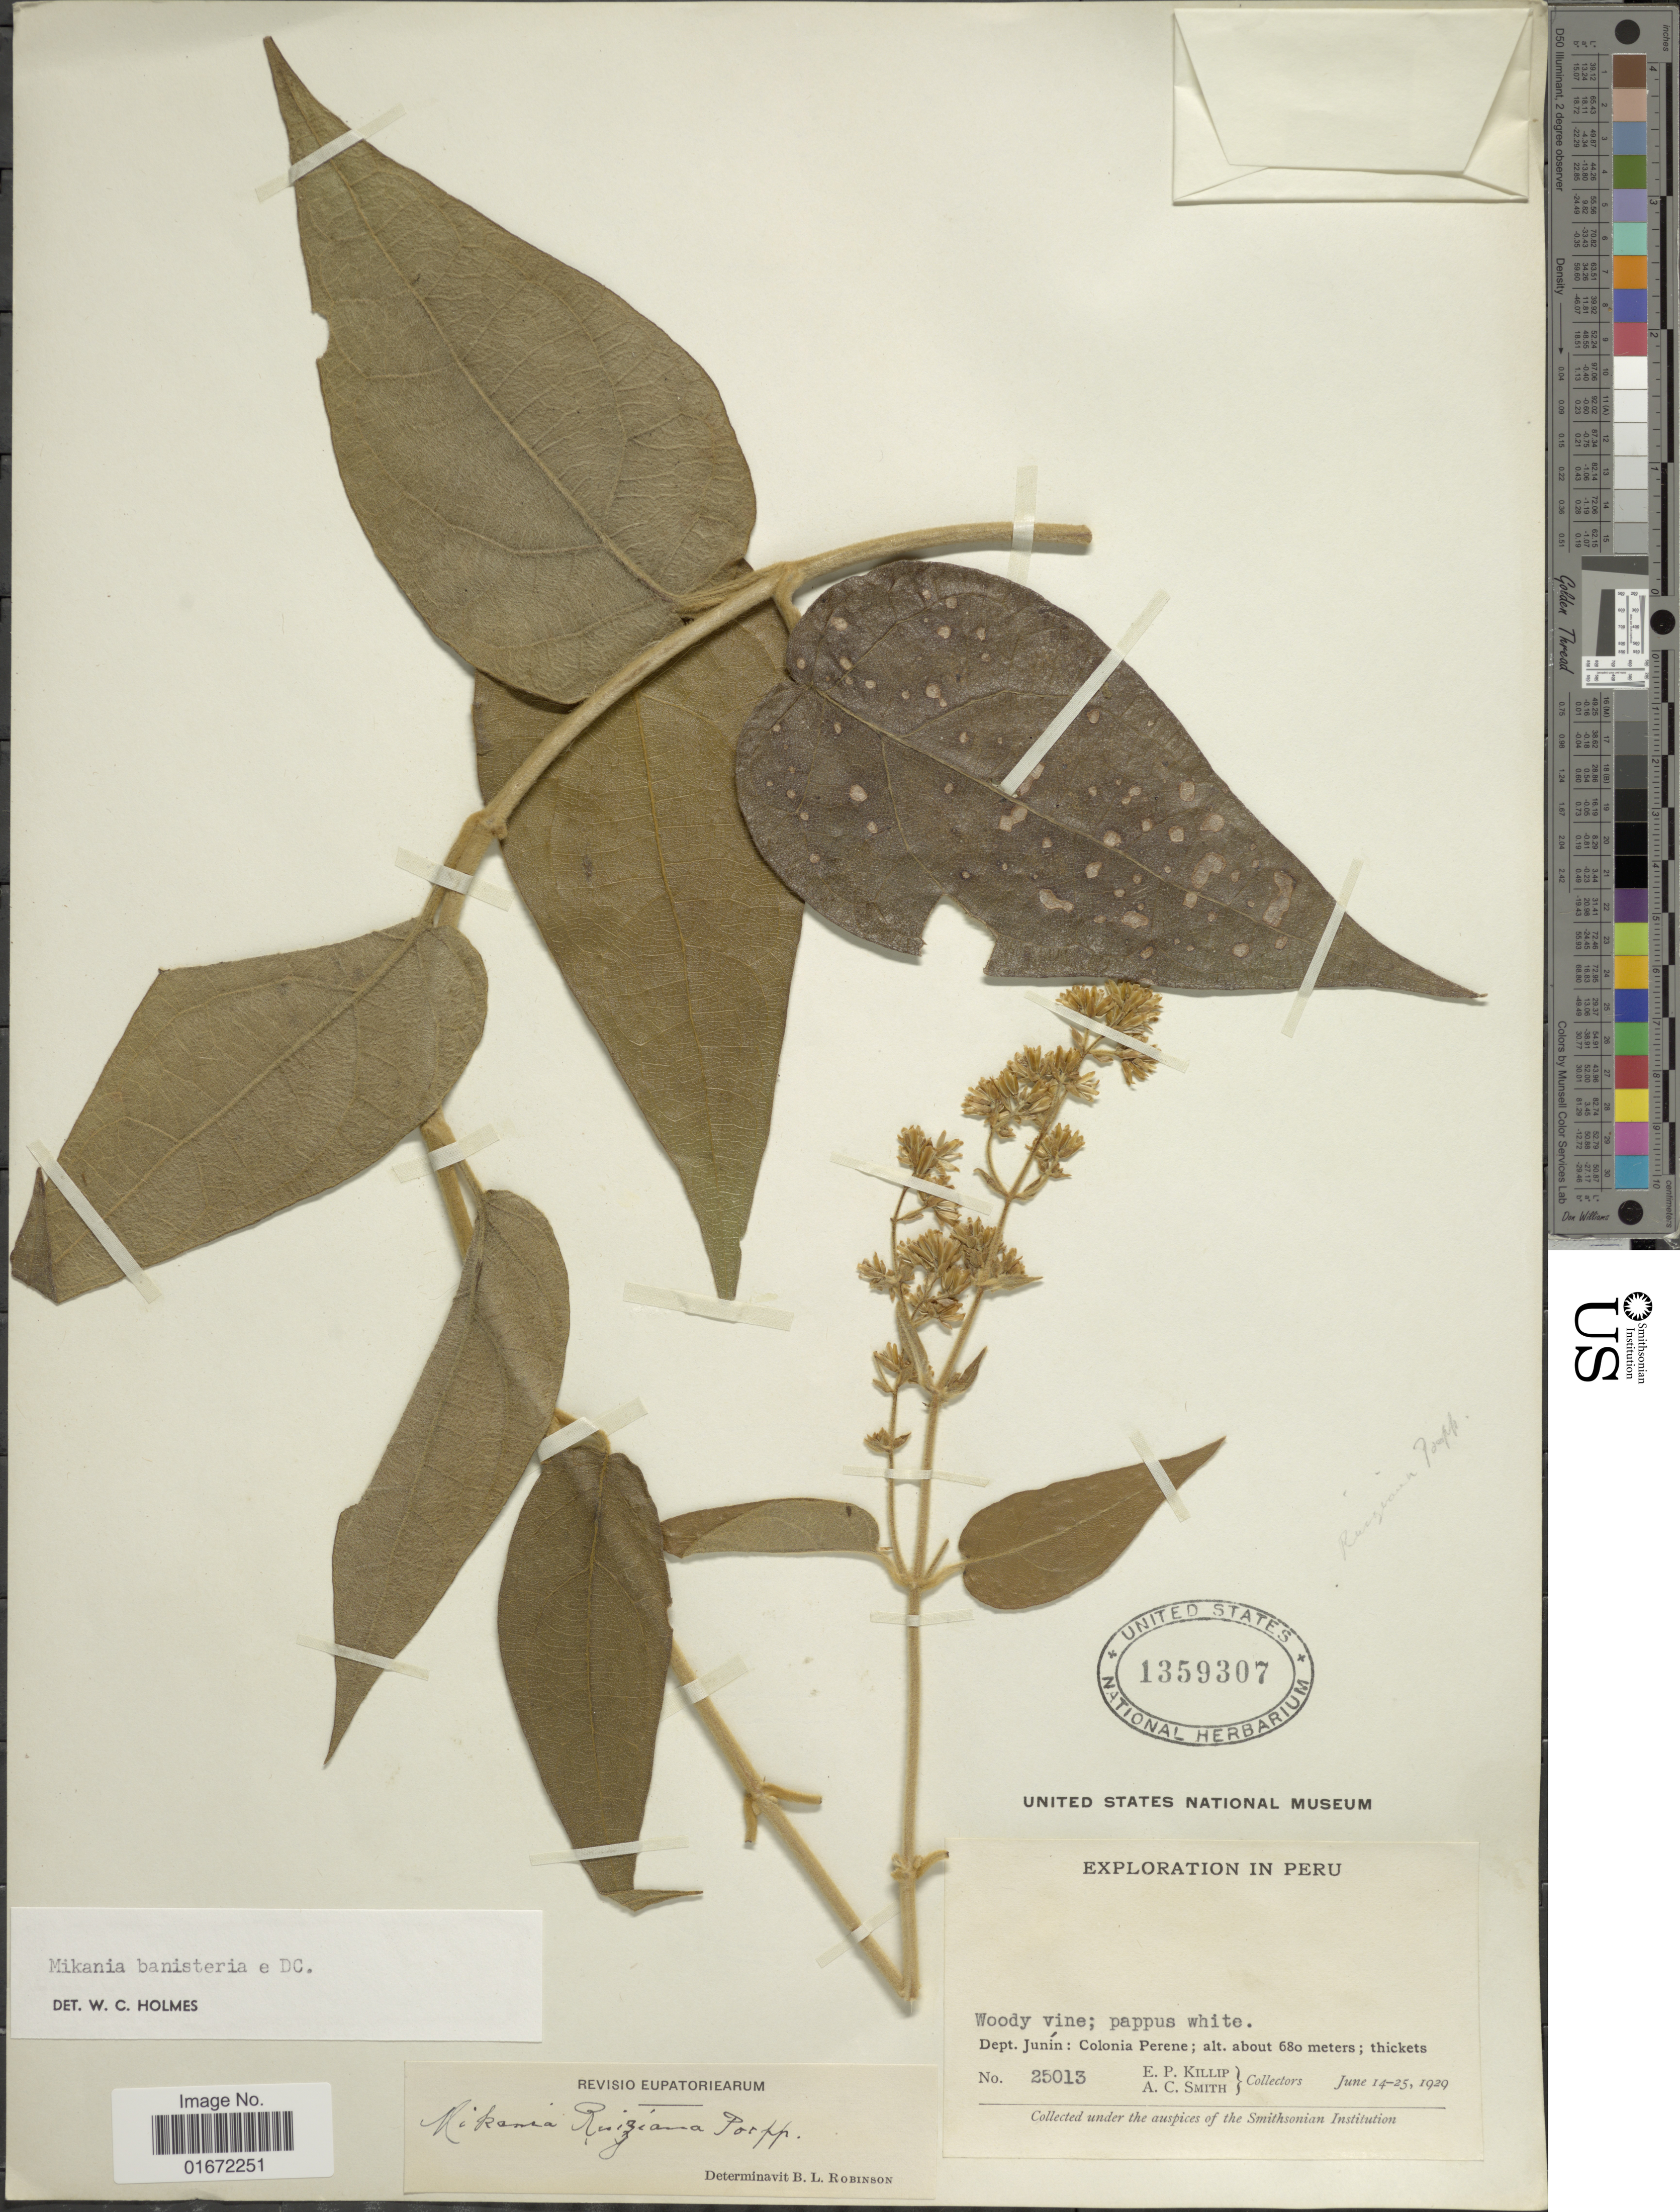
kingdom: Plantae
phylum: Tracheophyta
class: Magnoliopsida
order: Asterales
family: Asteraceae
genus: Mikania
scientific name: Mikania banisteriae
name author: DC.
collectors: E. P. Killip & A. C. Smith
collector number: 25013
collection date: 1929-06-14/1929-06-25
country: Peru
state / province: Junín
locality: Dept. Junín: Colonia Perene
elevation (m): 680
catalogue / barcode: US 1359307